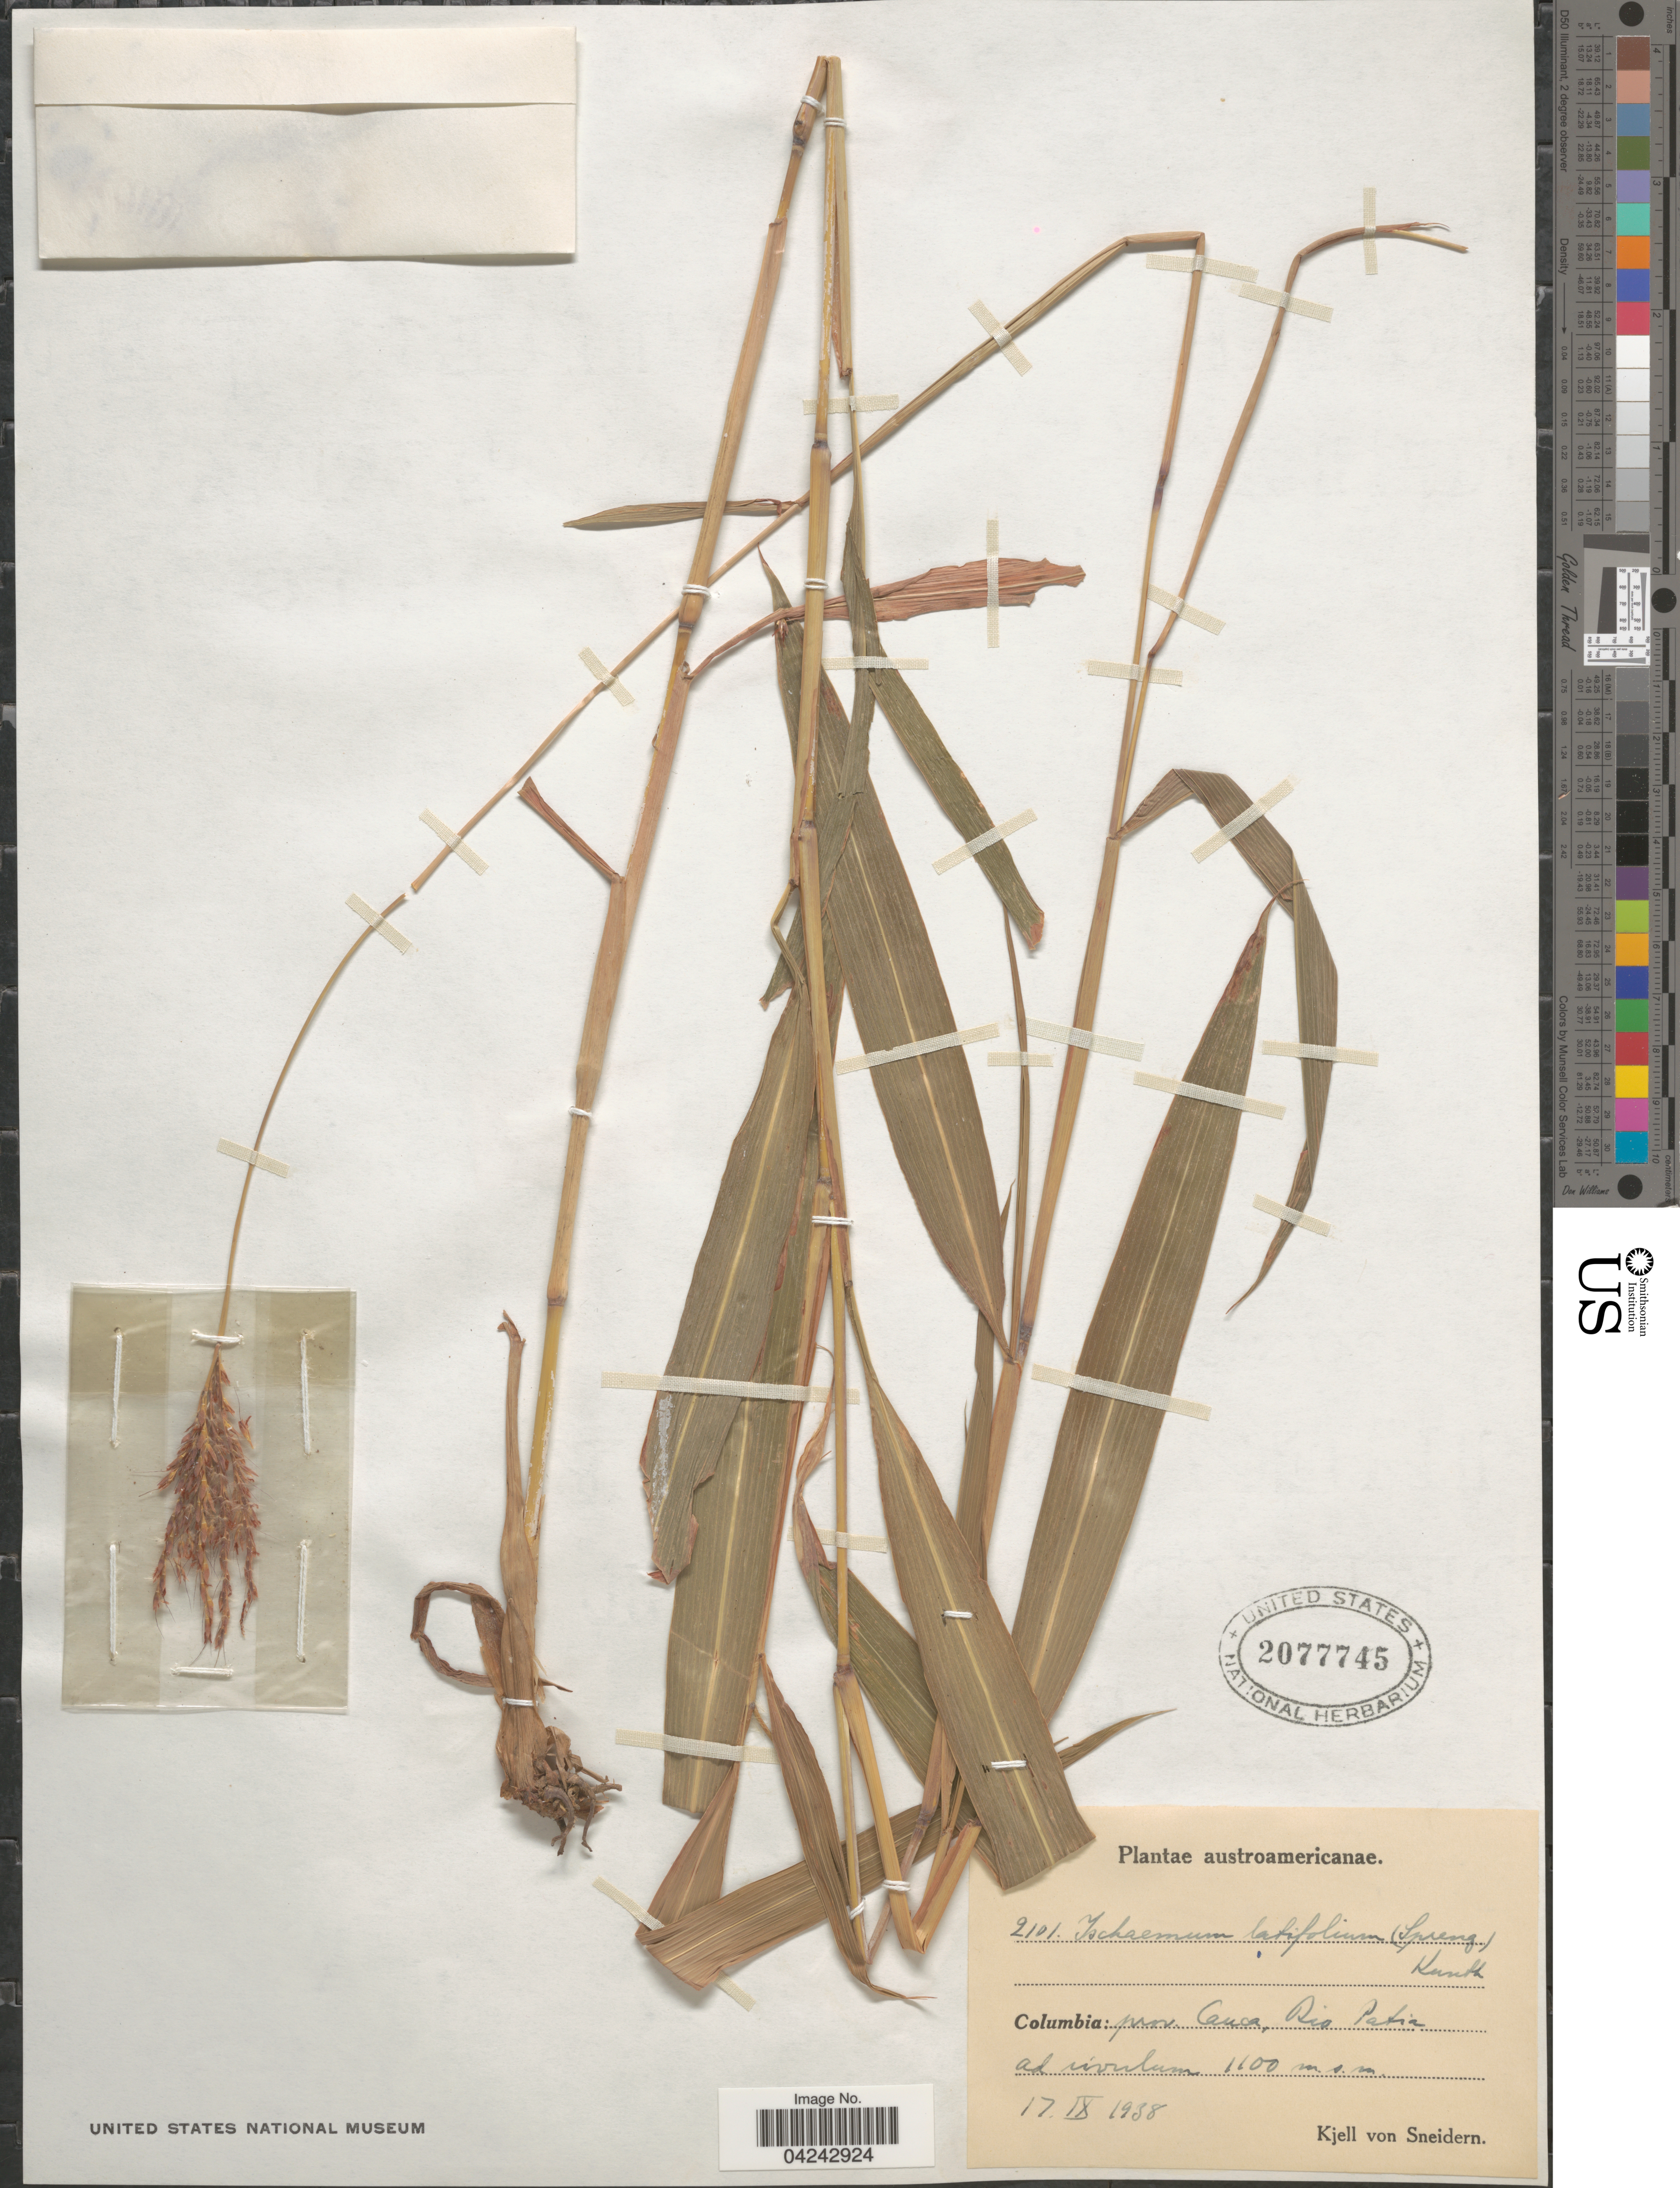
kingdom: Plantae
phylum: Tracheophyta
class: Liliopsida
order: Poales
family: Poaceae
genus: Ischaemum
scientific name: Ischaemum latifolium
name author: (Spreng.) Kunth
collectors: K. von Sneidern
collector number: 2101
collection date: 1938-09-17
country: Colombia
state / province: Cauca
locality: Austroamericanae. Rio Patia ad rivulum.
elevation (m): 1100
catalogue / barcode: US 2077745